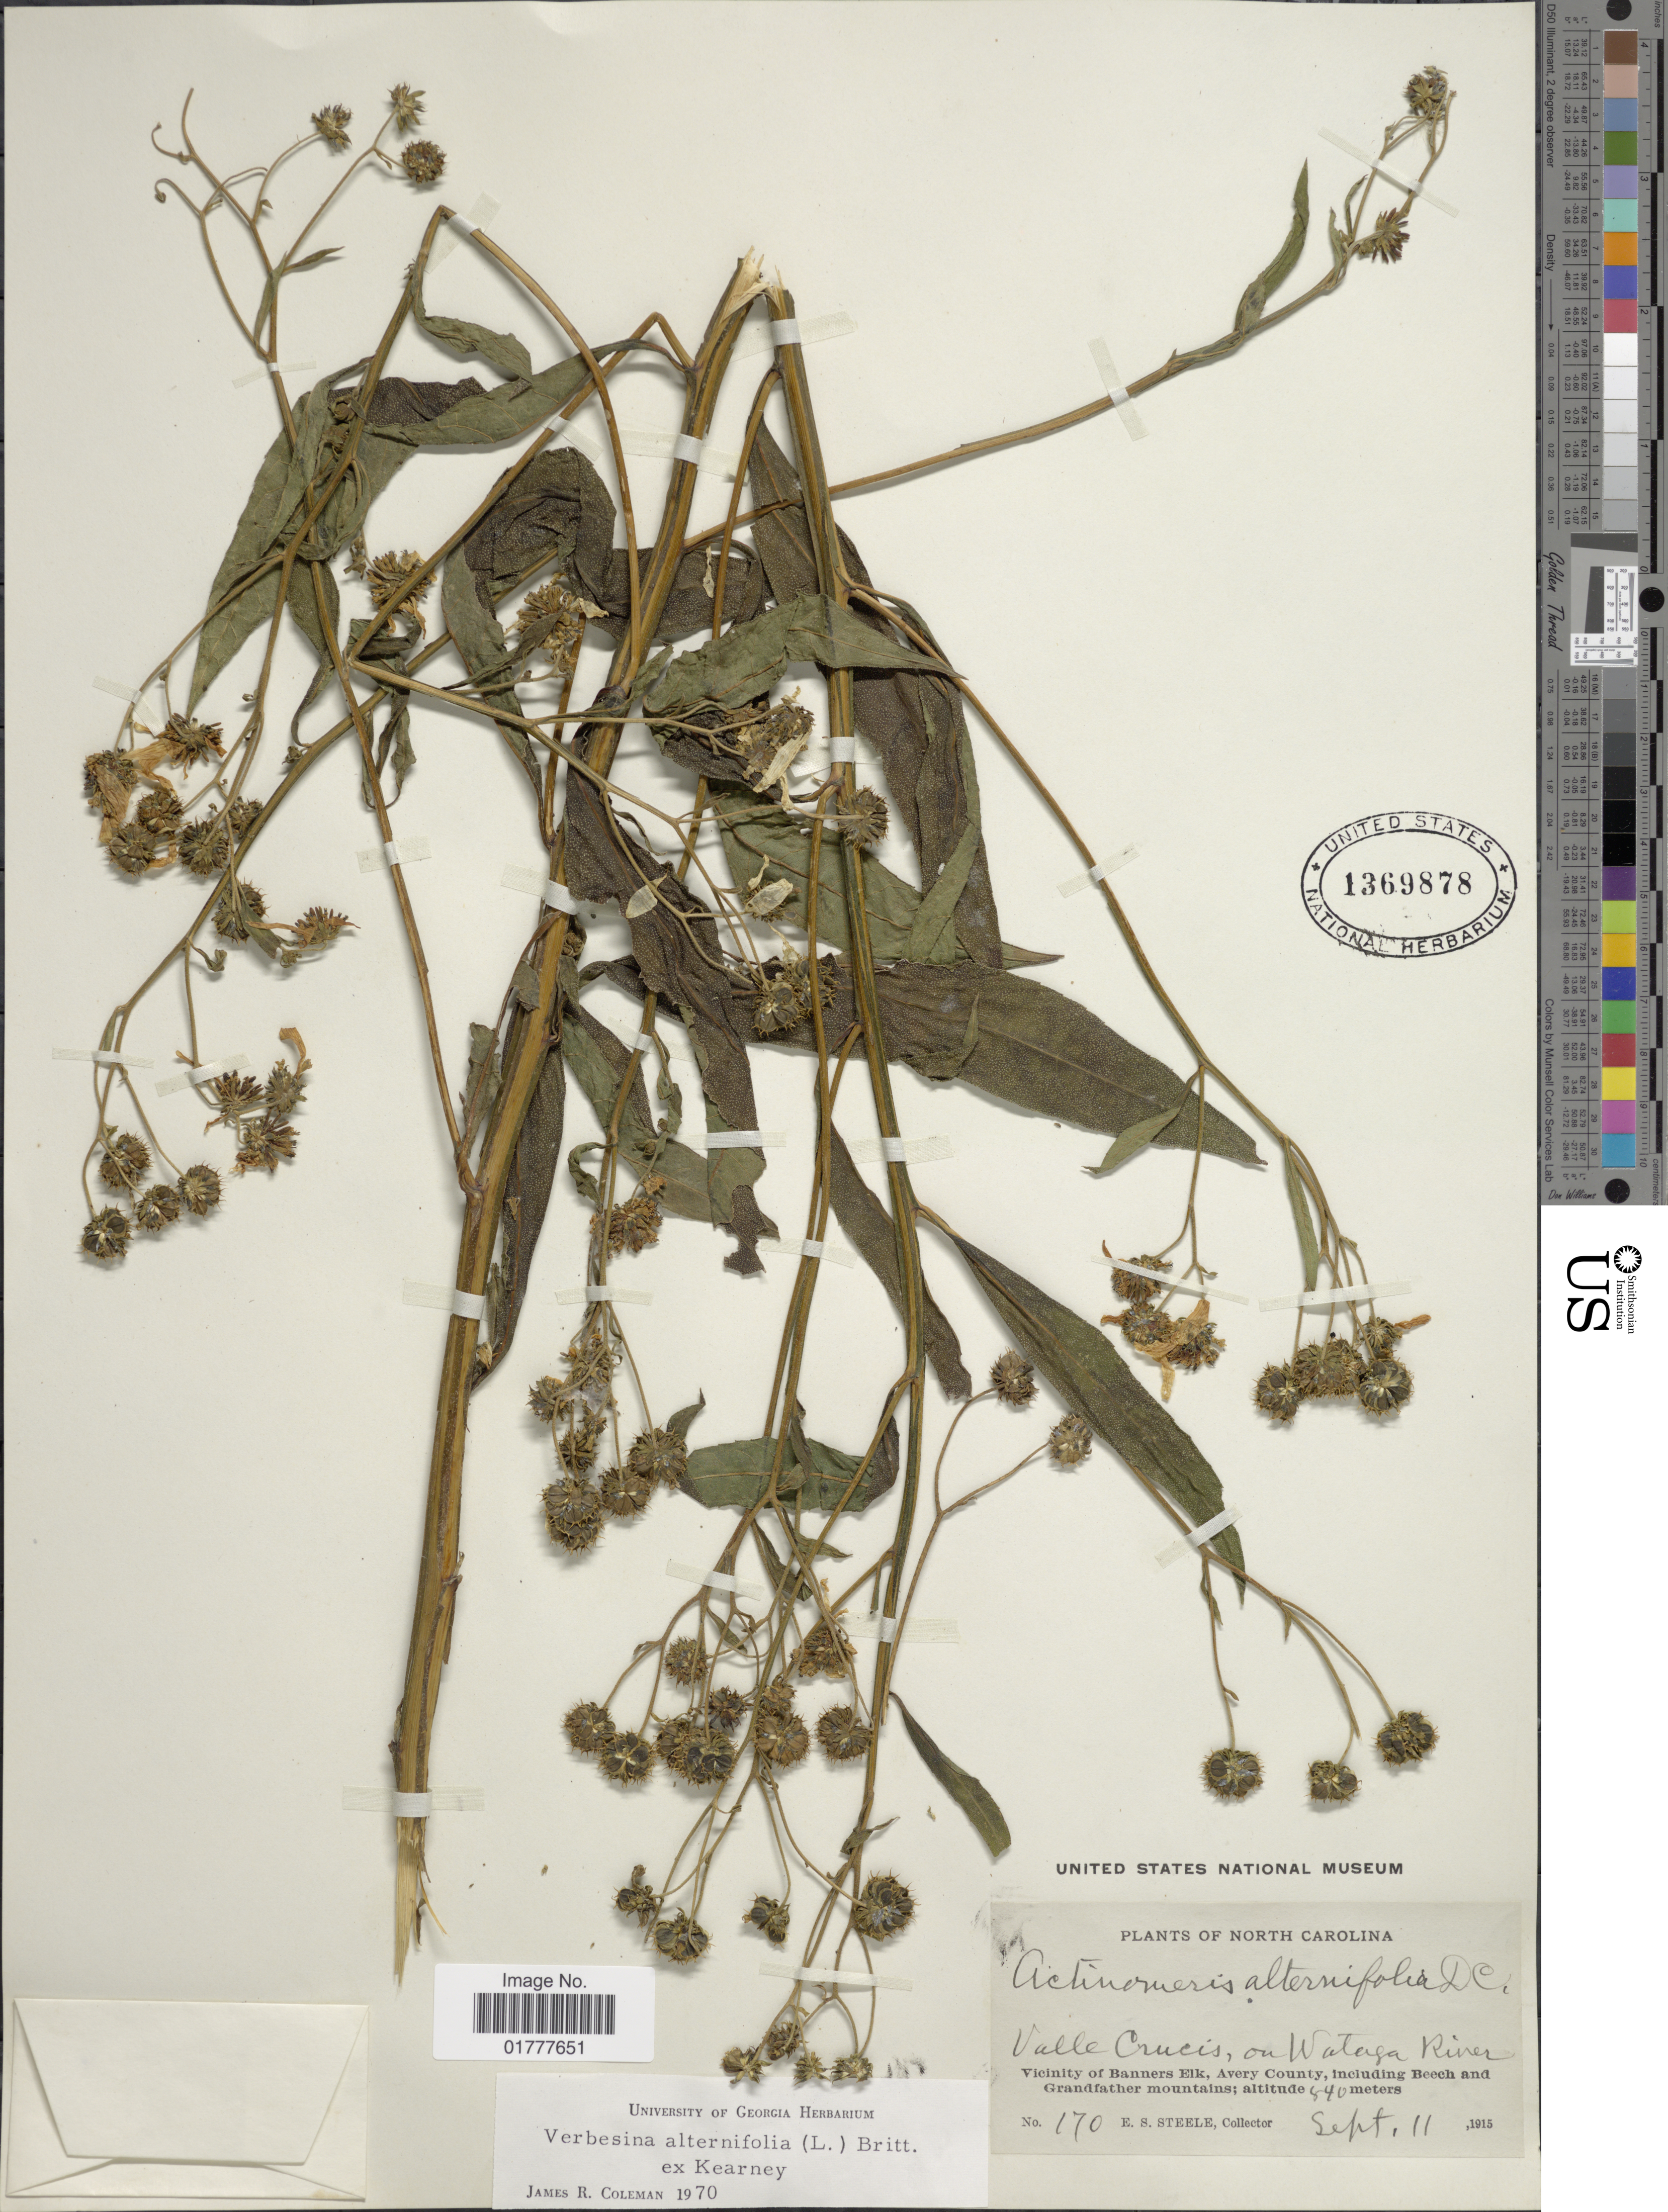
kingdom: Plantae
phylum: Tracheophyta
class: Magnoliopsida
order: Asterales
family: Asteraceae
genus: Actinomeris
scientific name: Actinomeris alternifolia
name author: (L.) DC.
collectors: E. Steele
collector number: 170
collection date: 1915-09-11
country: United States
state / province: North Carolina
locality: Valle Crucis, on Wataga River. Vicinity of Banners Elk, Avery County, including Beech and Grandfather mountains.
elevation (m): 840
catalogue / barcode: US 1369878